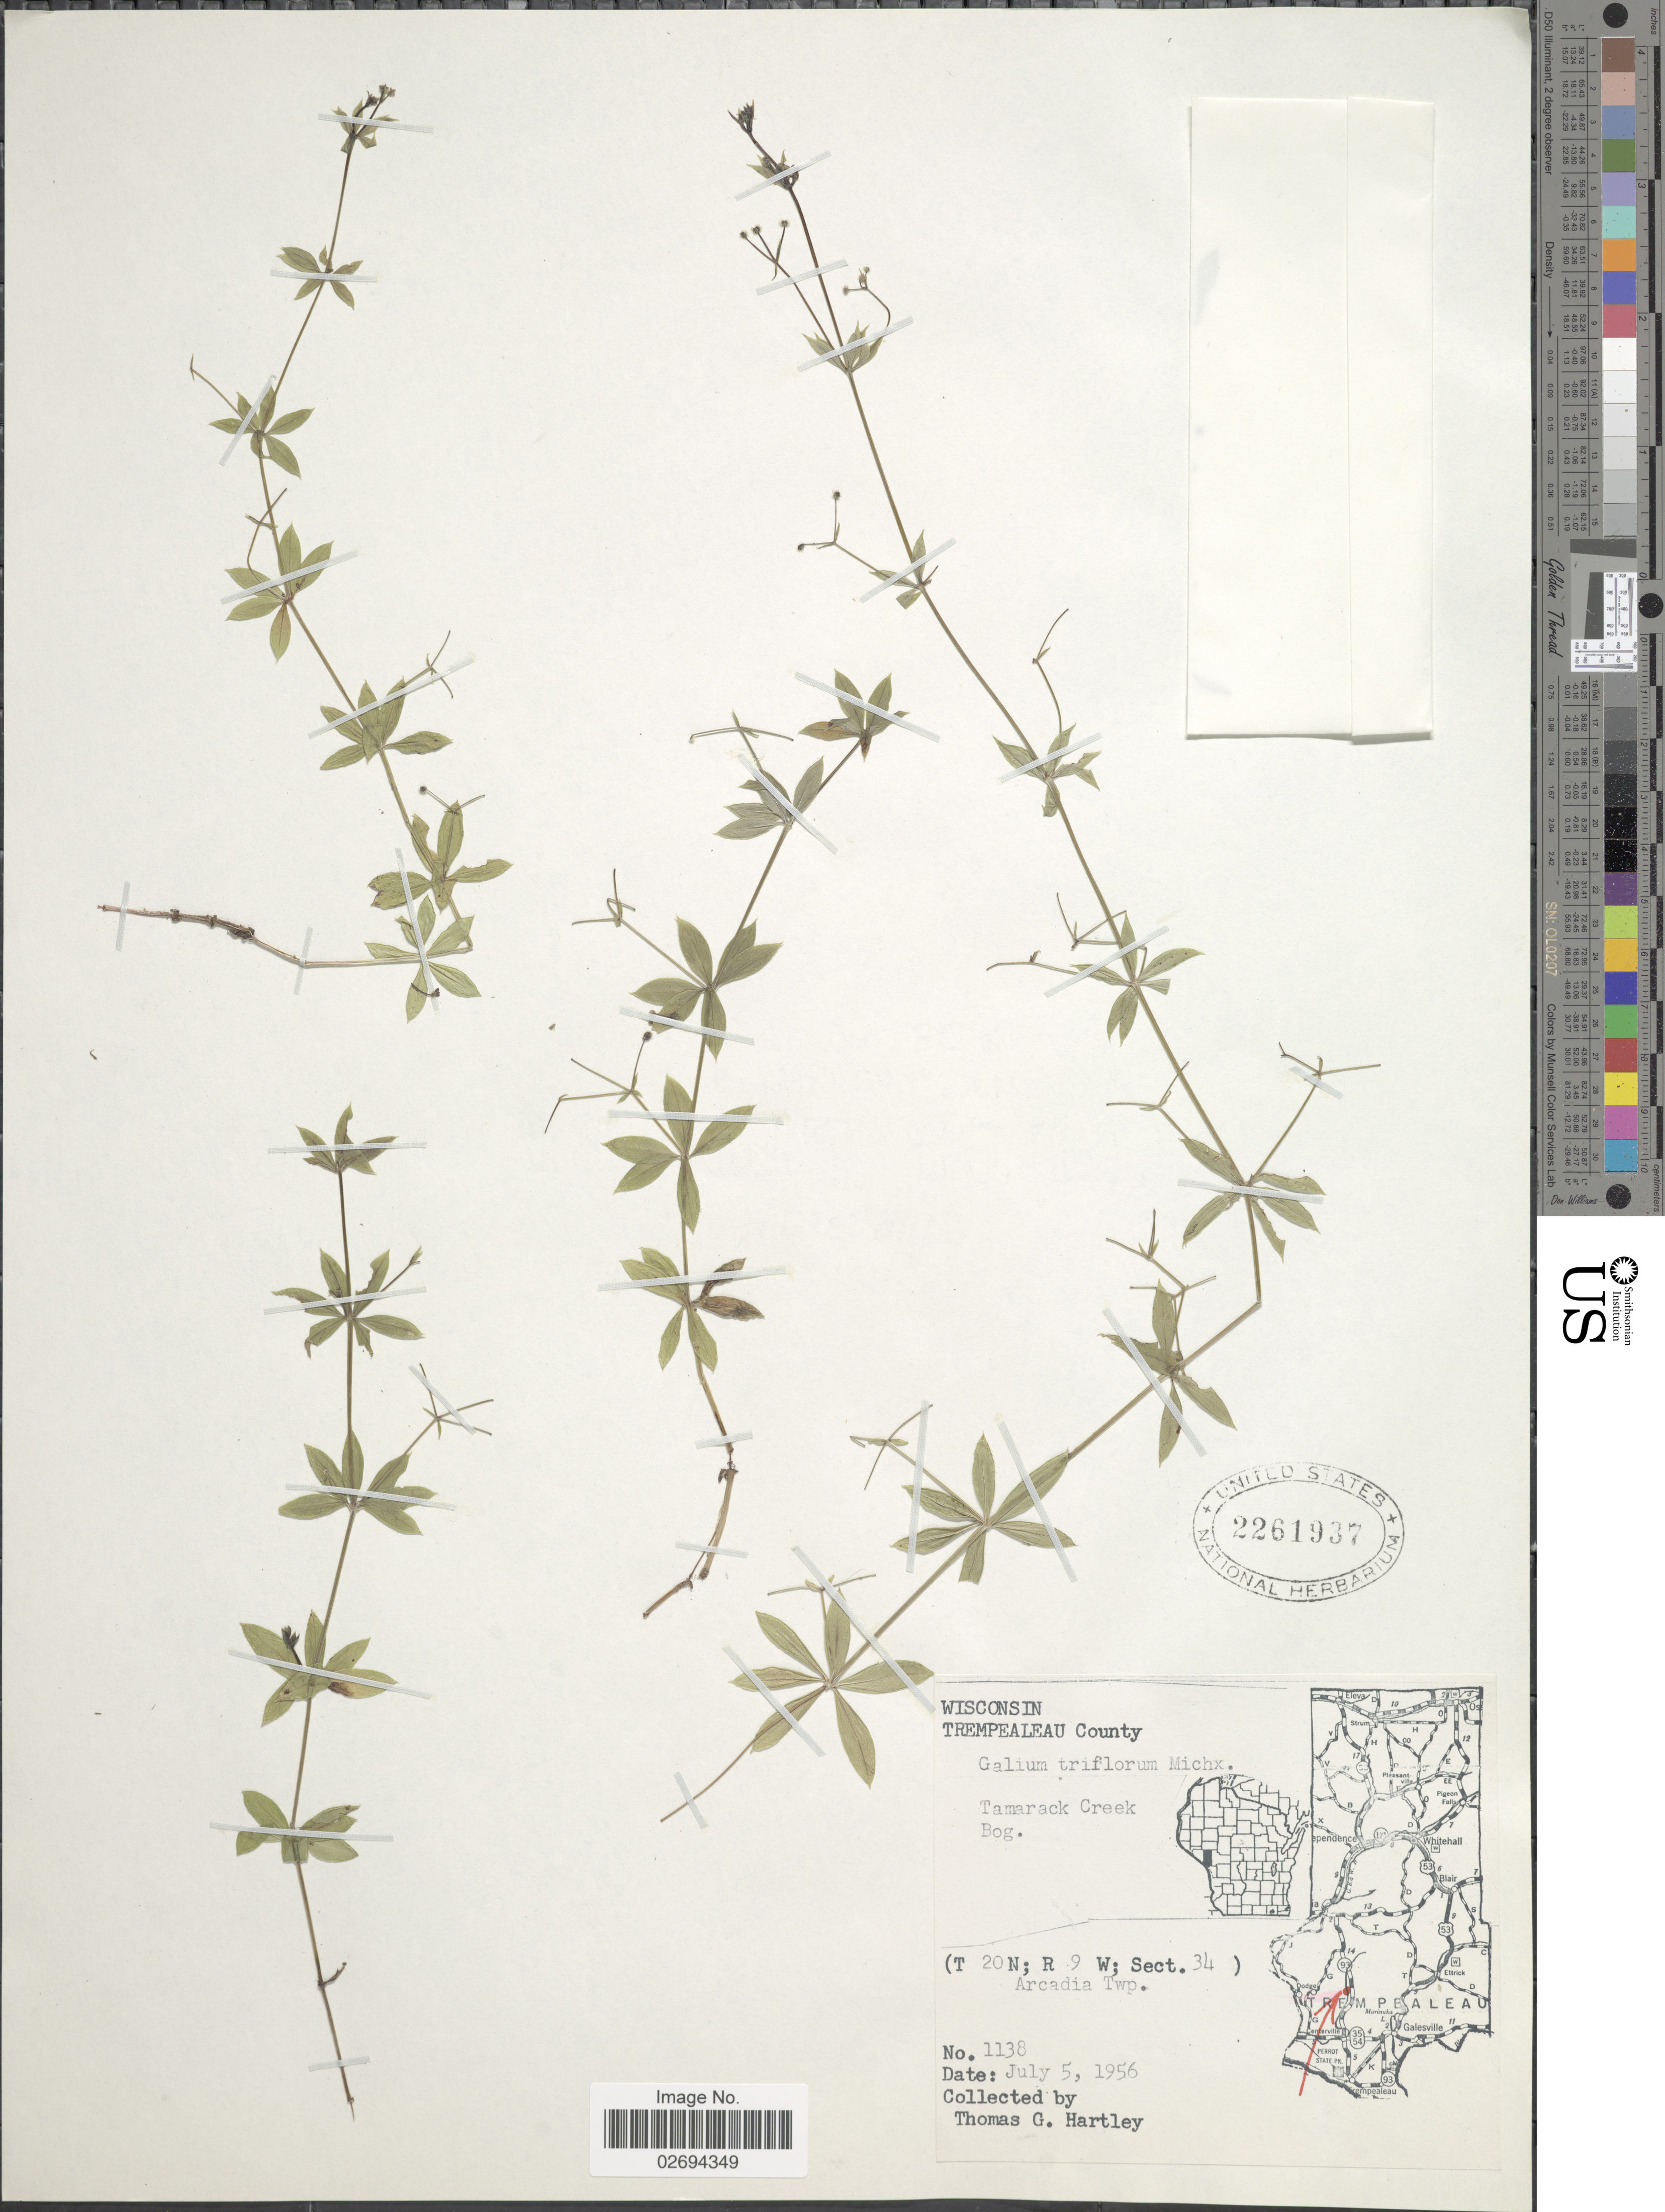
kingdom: Plantae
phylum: Tracheophyta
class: Magnoliopsida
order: Gentianales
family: Rubiaceae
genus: Galium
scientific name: Galium triflorum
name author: Michx.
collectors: T. G. Hartley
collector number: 1138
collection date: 1956-07-05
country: United States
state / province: Wisconsin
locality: Trempealeau County. Tamarack Creek. Bog. (T 20 N; R 9 W; Sect. 34) Arcadia Twp.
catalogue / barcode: US 2261937